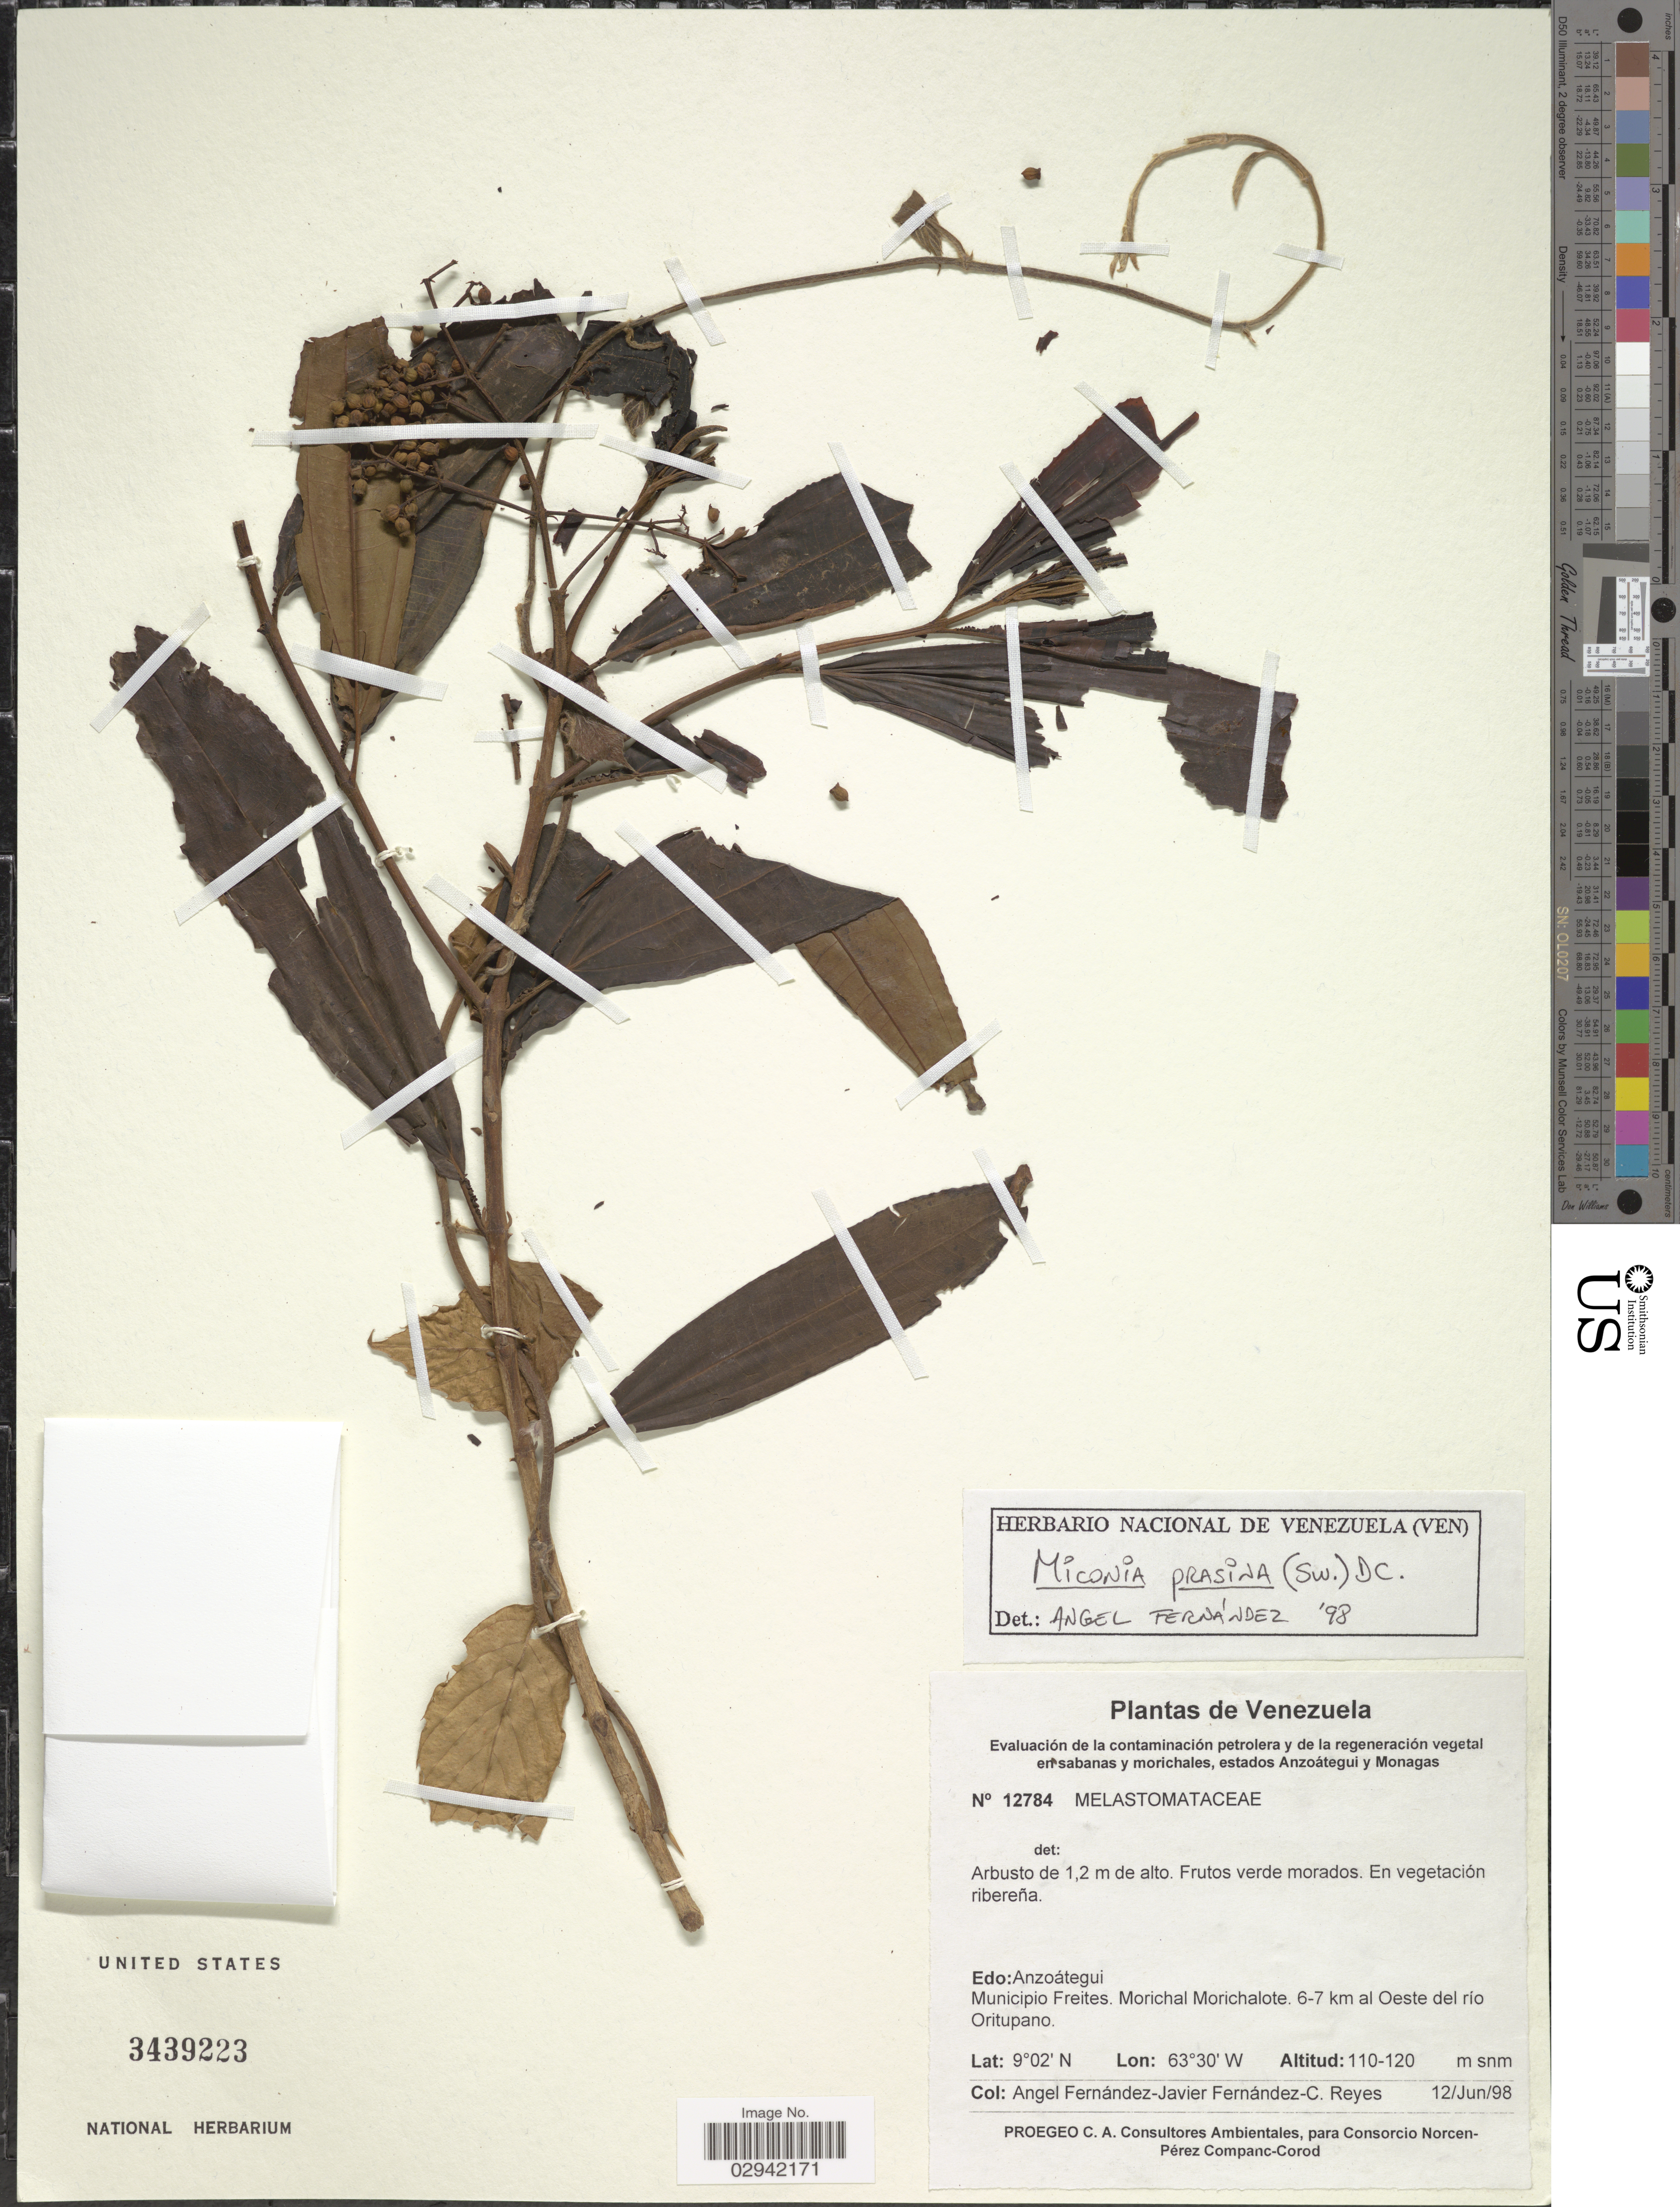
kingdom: Plantae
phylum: Tracheophyta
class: Magnoliopsida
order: Myrtales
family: Melastomataceae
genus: Miconia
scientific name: Miconia prasina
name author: (Sw.) DC.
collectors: Á. Fernández, J. Fernández & C. Reyes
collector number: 12784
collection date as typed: Transcribed d/m/y: 12/6/98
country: Venezuela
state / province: Anzoategui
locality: Municipio Freites. Morichal Morichalote. 6-7 km al Oeste del río Oritupano.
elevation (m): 110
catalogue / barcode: US 3439223